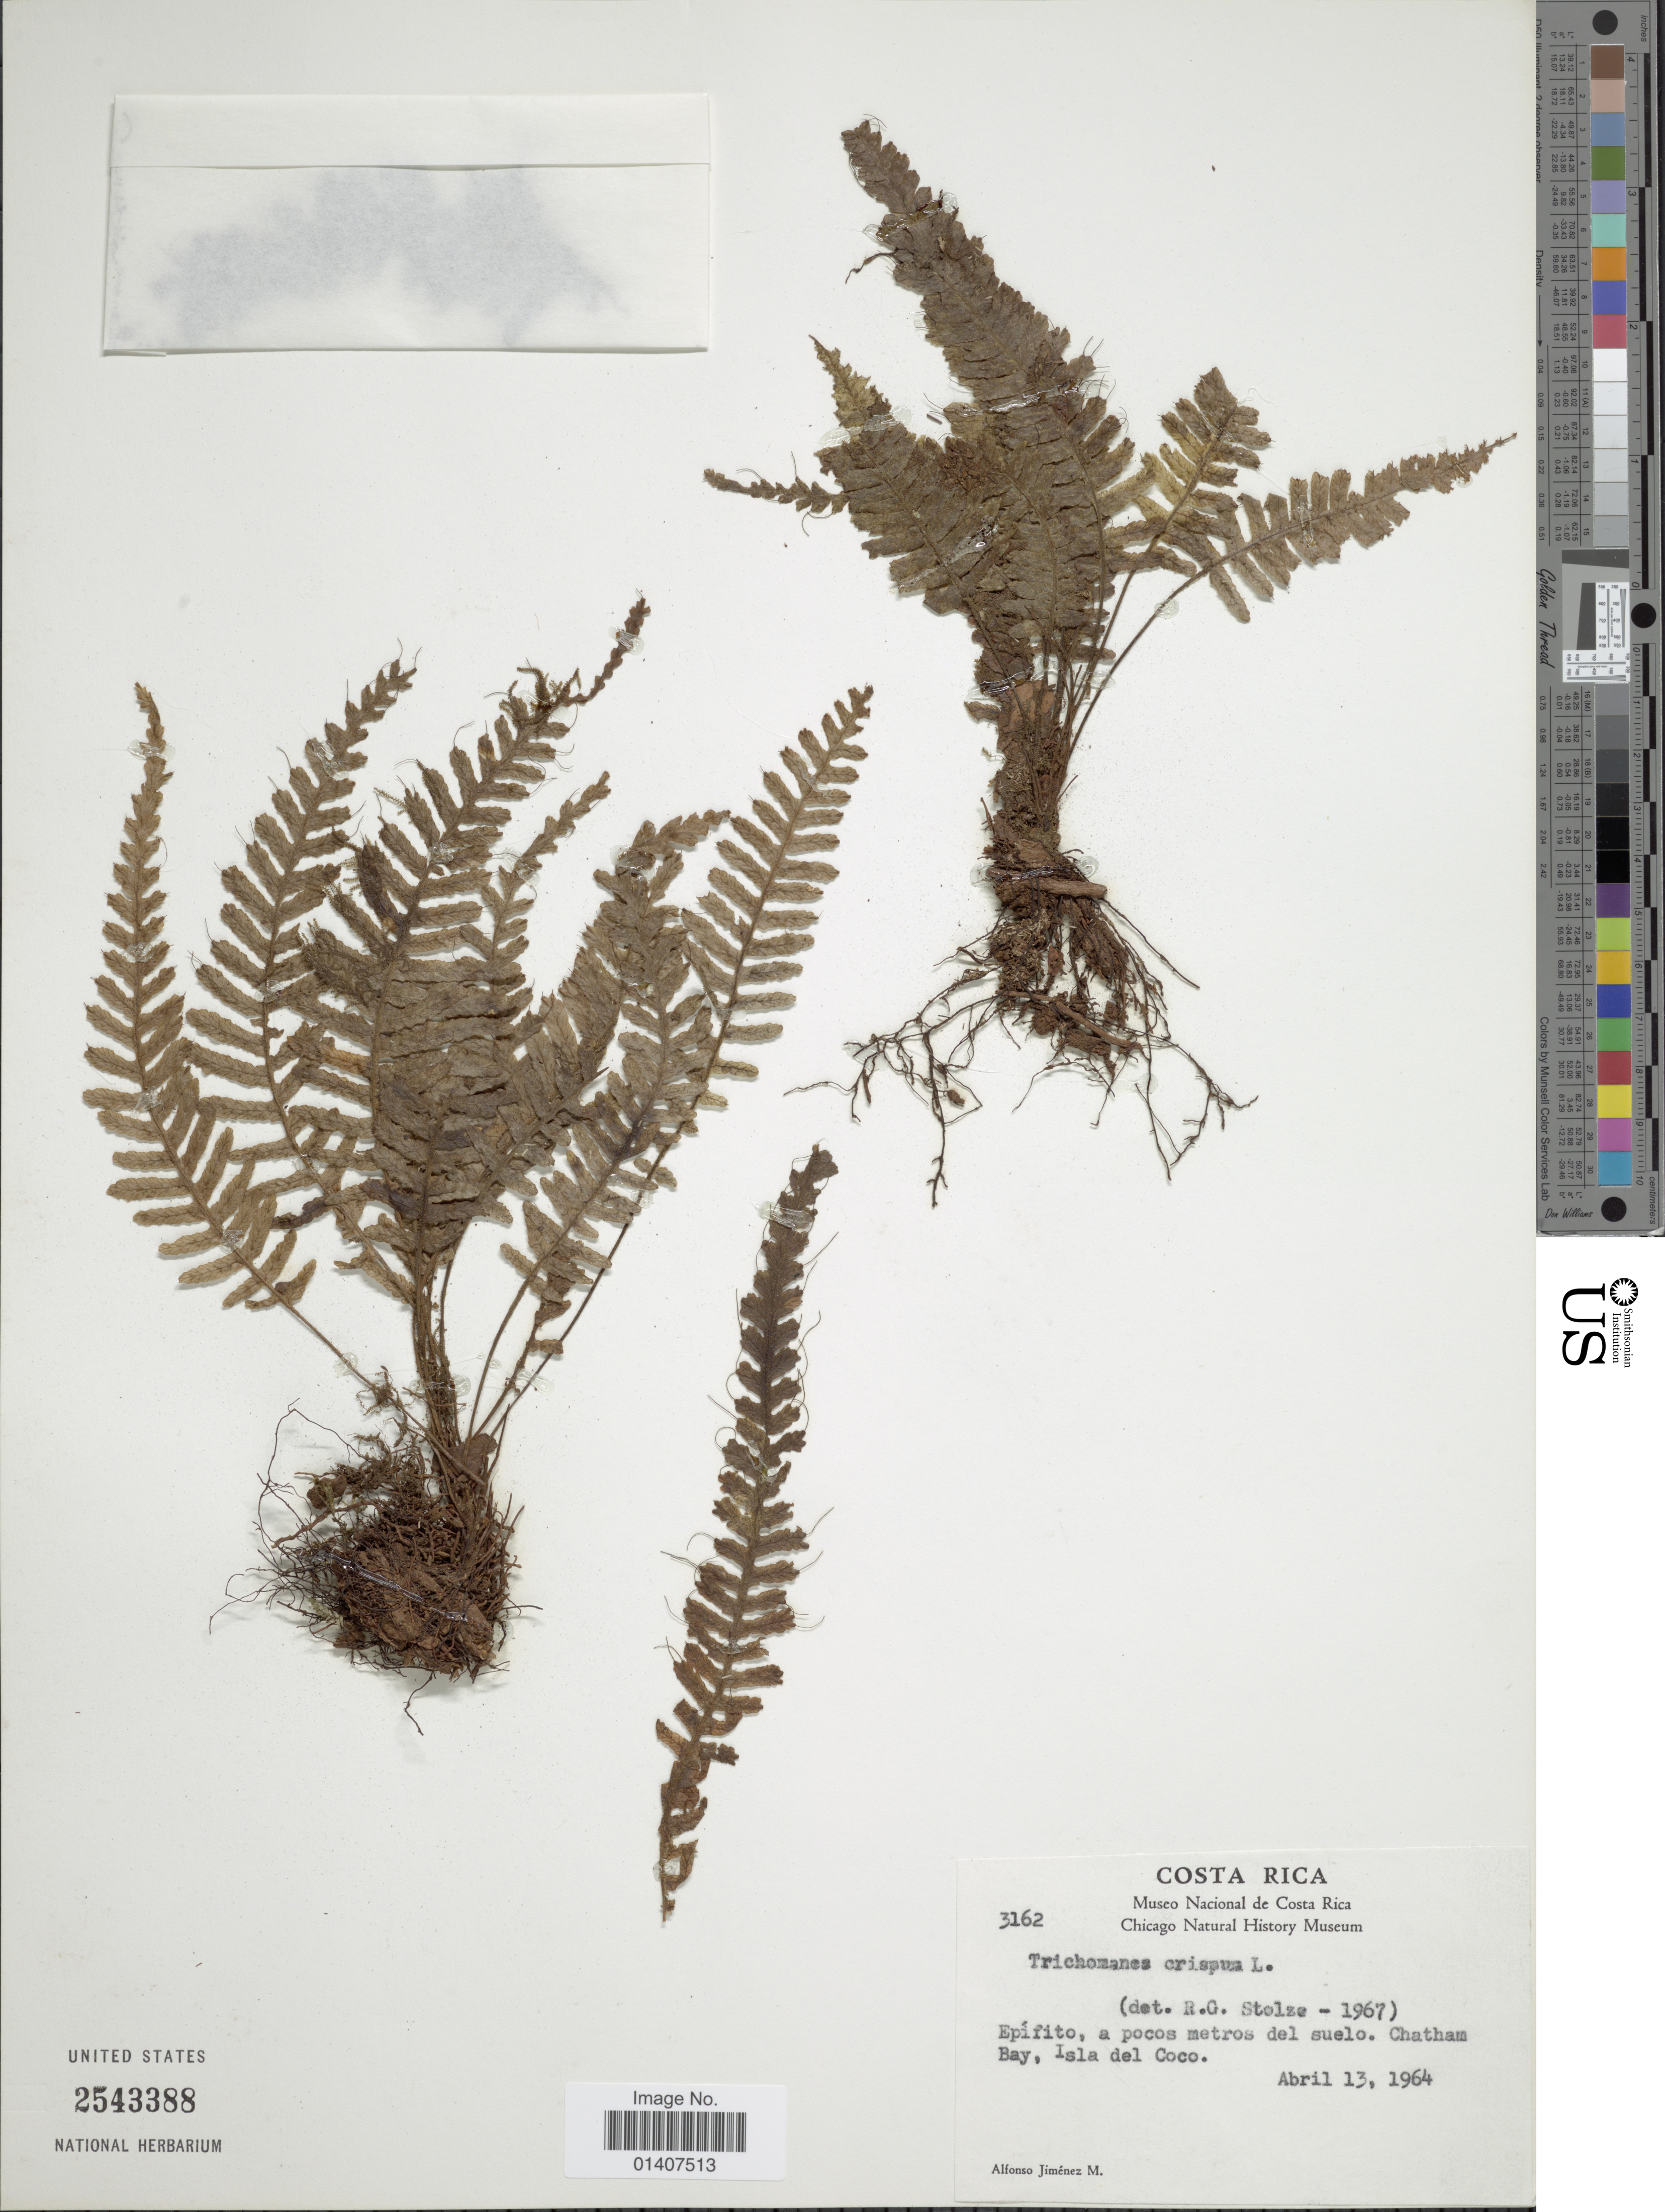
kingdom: Plantae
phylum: Tracheophyta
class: Polypodiopsida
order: Hymenophyllales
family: Hymenophyllaceae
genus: Trichomanes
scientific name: Trichomanes galeottii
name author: E. Fourn.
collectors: A. Jiménez M.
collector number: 3162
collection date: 1964-04-13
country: Costa Rica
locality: Epifito, a pocos metros del suelo, Chatham Bay, Isla Del Coco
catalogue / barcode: US 2543388